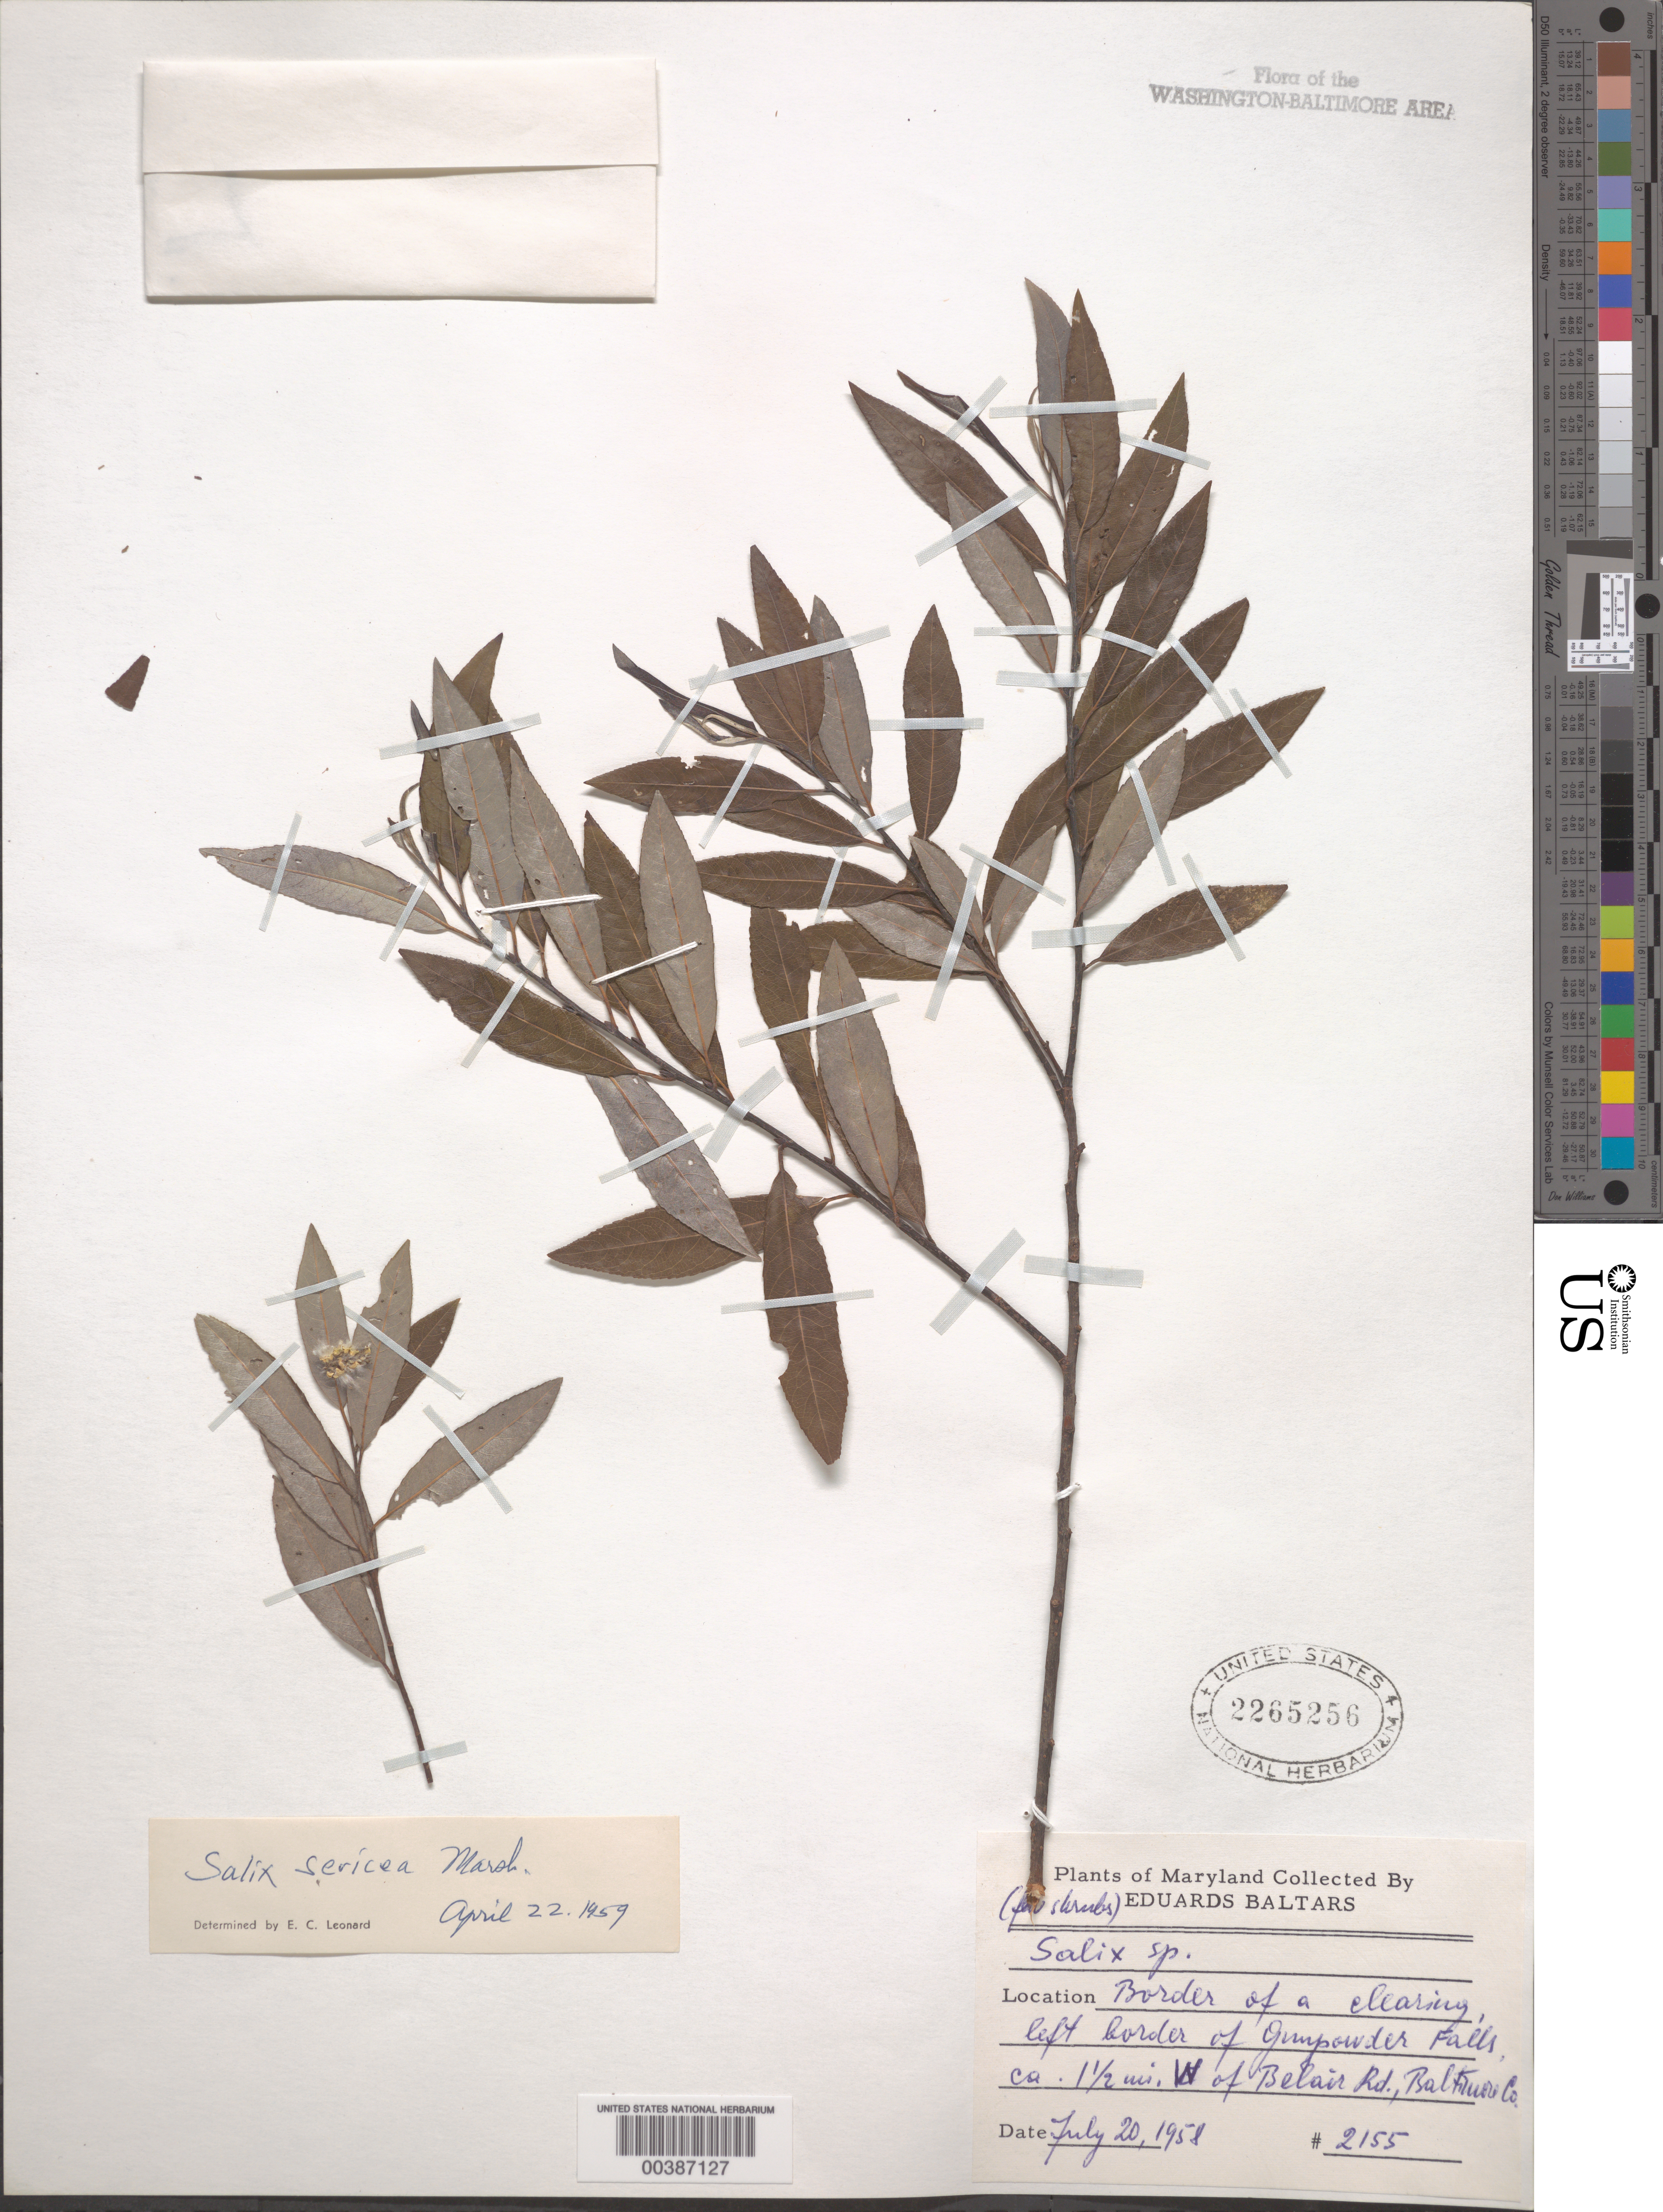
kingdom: Plantae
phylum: Tracheophyta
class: Magnoliopsida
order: Malpighiales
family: Salicaceae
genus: Salix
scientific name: Salix sericea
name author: Marshall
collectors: E. Baltars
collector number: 2155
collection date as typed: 20 Jul 1958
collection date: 1958-07-20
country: United States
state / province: Maryland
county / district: Baltimore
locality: Gunpowder Falls, west of Belair road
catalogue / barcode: US 2265256